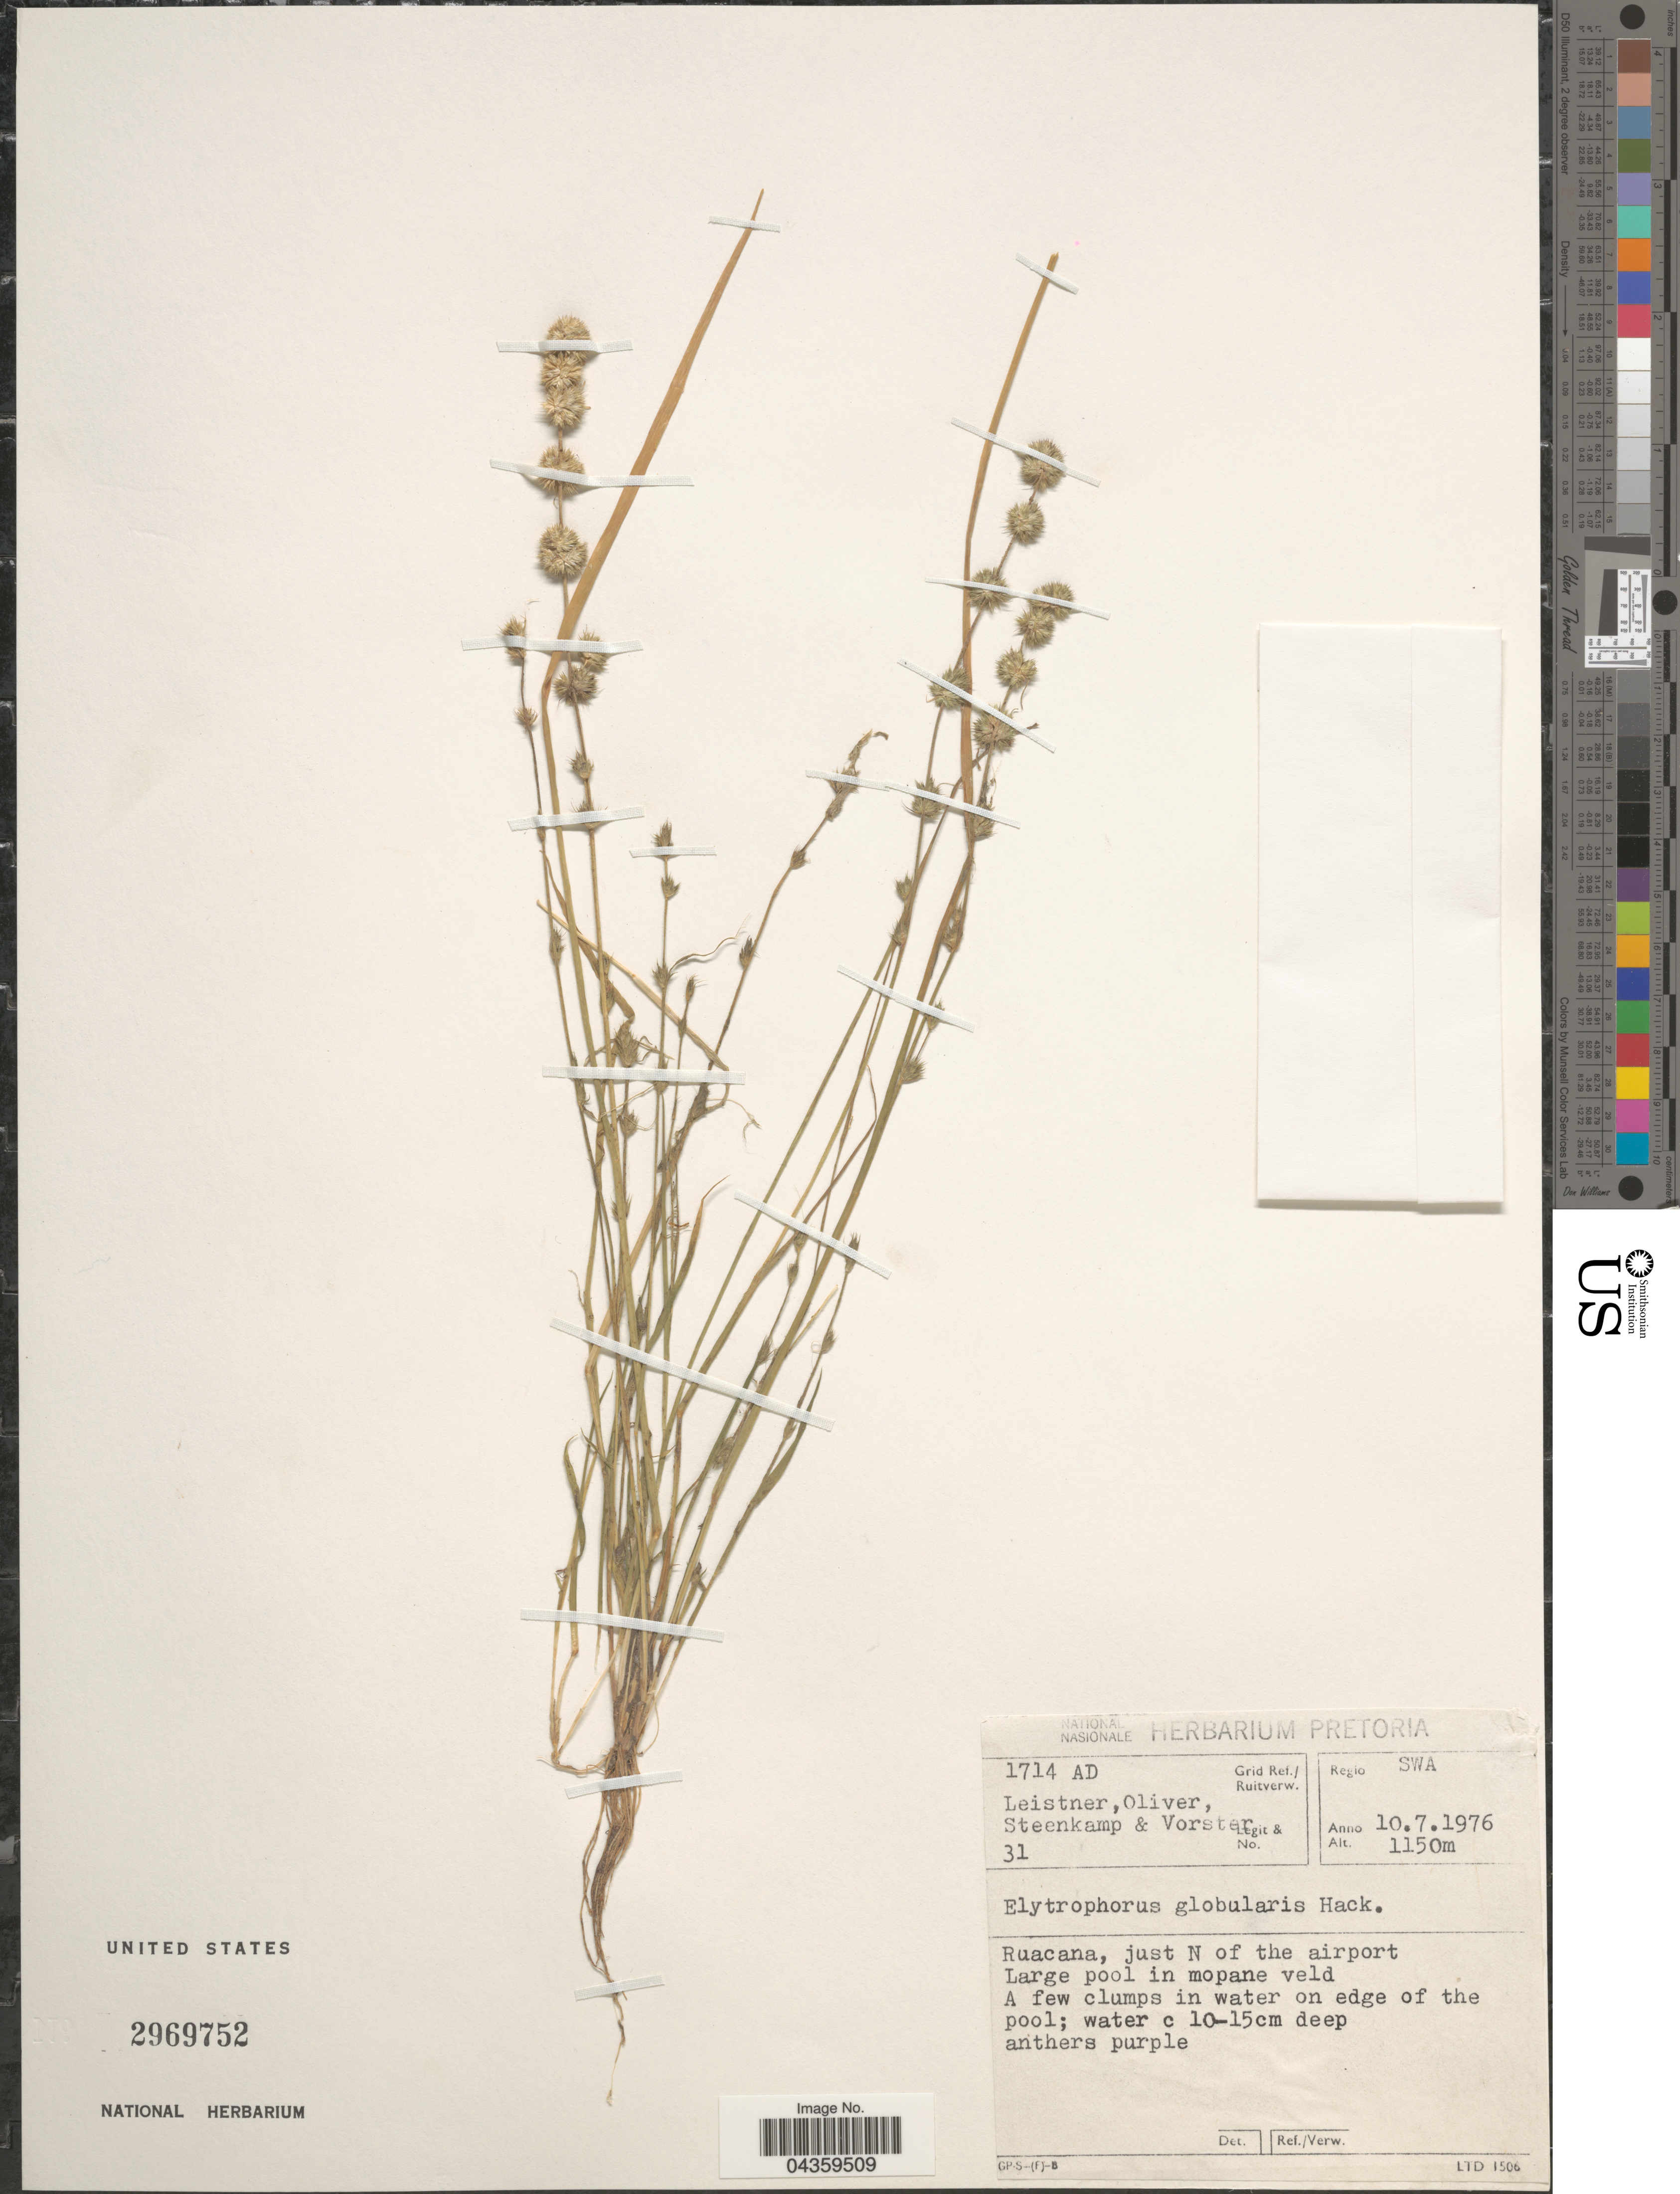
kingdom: Plantae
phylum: Tracheophyta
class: Liliopsida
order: Poales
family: Poaceae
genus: Elytrophorus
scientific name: Elytrophorus globularis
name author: Hack.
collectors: Leistner, Oliver, --, -- Steenkamp & -. Vorster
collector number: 31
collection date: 1976-07-10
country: Namibia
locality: Grid Ref./ Ruitverw. 1714 AD. Regio SWA. Ruacana, just N of the airport.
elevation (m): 1150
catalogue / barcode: US 2969752